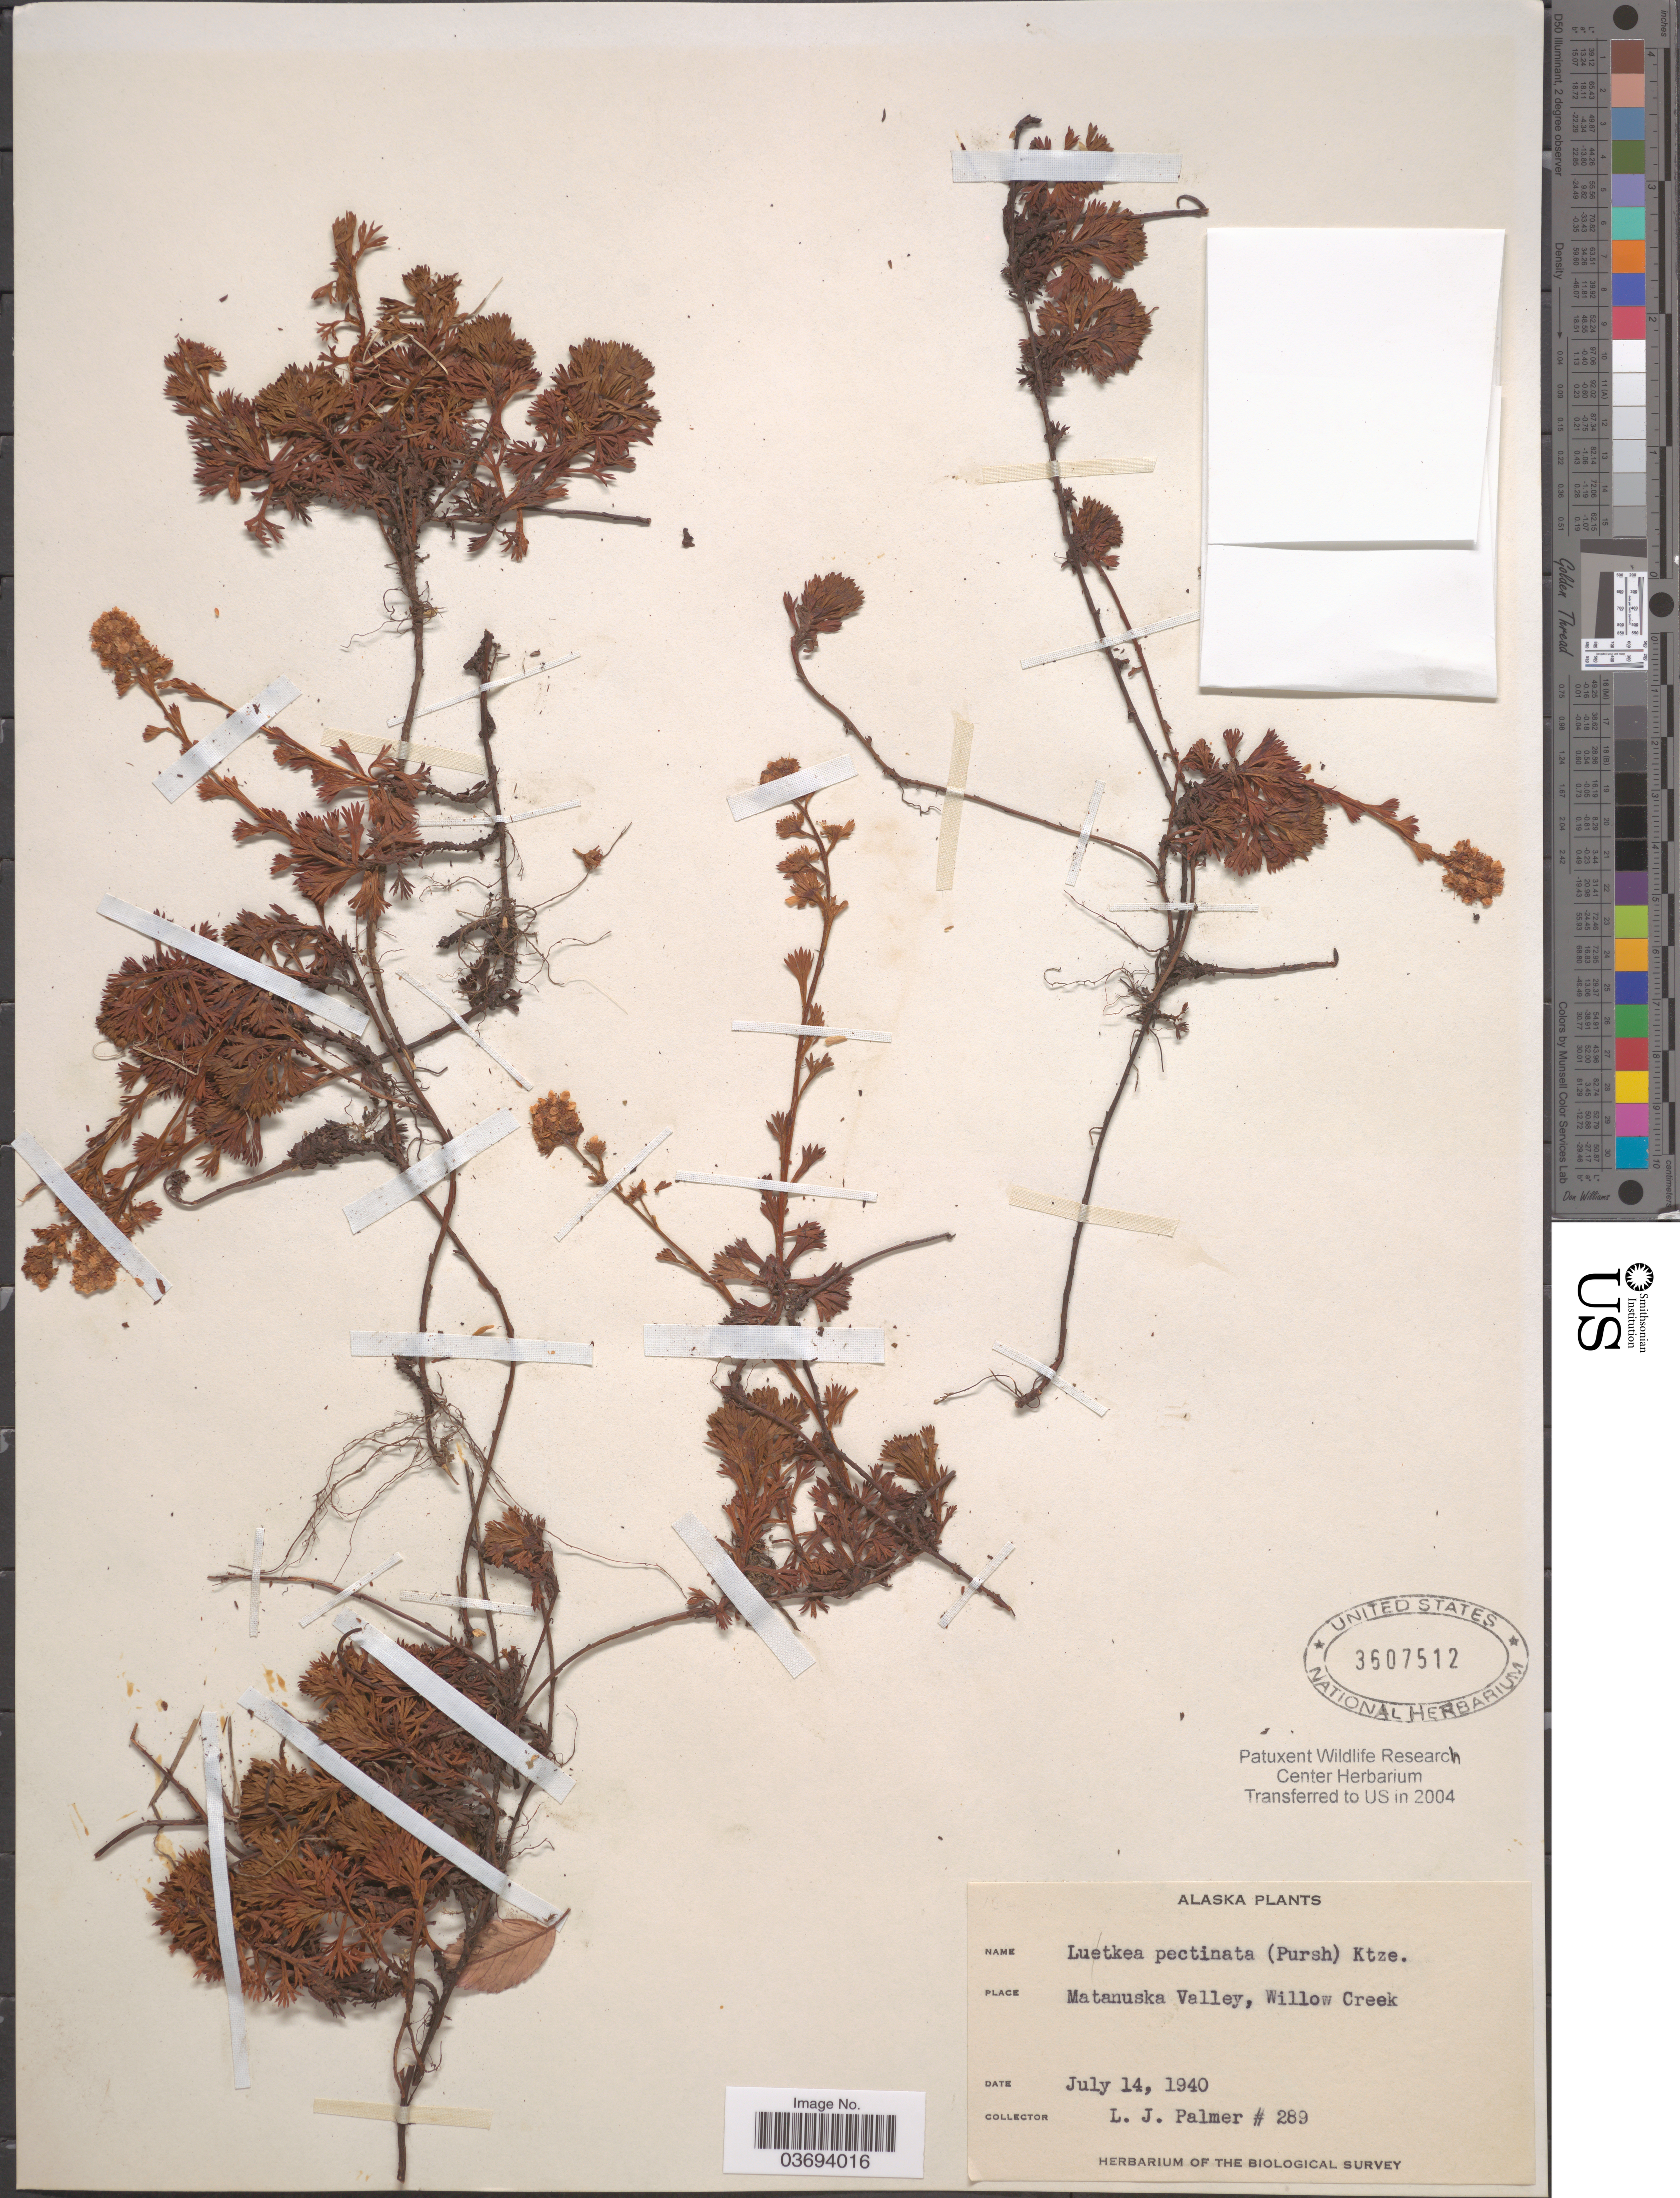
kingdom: Plantae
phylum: Tracheophyta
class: Magnoliopsida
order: Rosales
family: Rosaceae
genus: Luetkea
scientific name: Luetkea pectinata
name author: (Pursh) Kuntze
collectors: L. J. Palmer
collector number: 289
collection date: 1940-07-14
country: United States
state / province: Alaska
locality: Matanuska Valley, Willow Creek.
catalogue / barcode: US 3607512